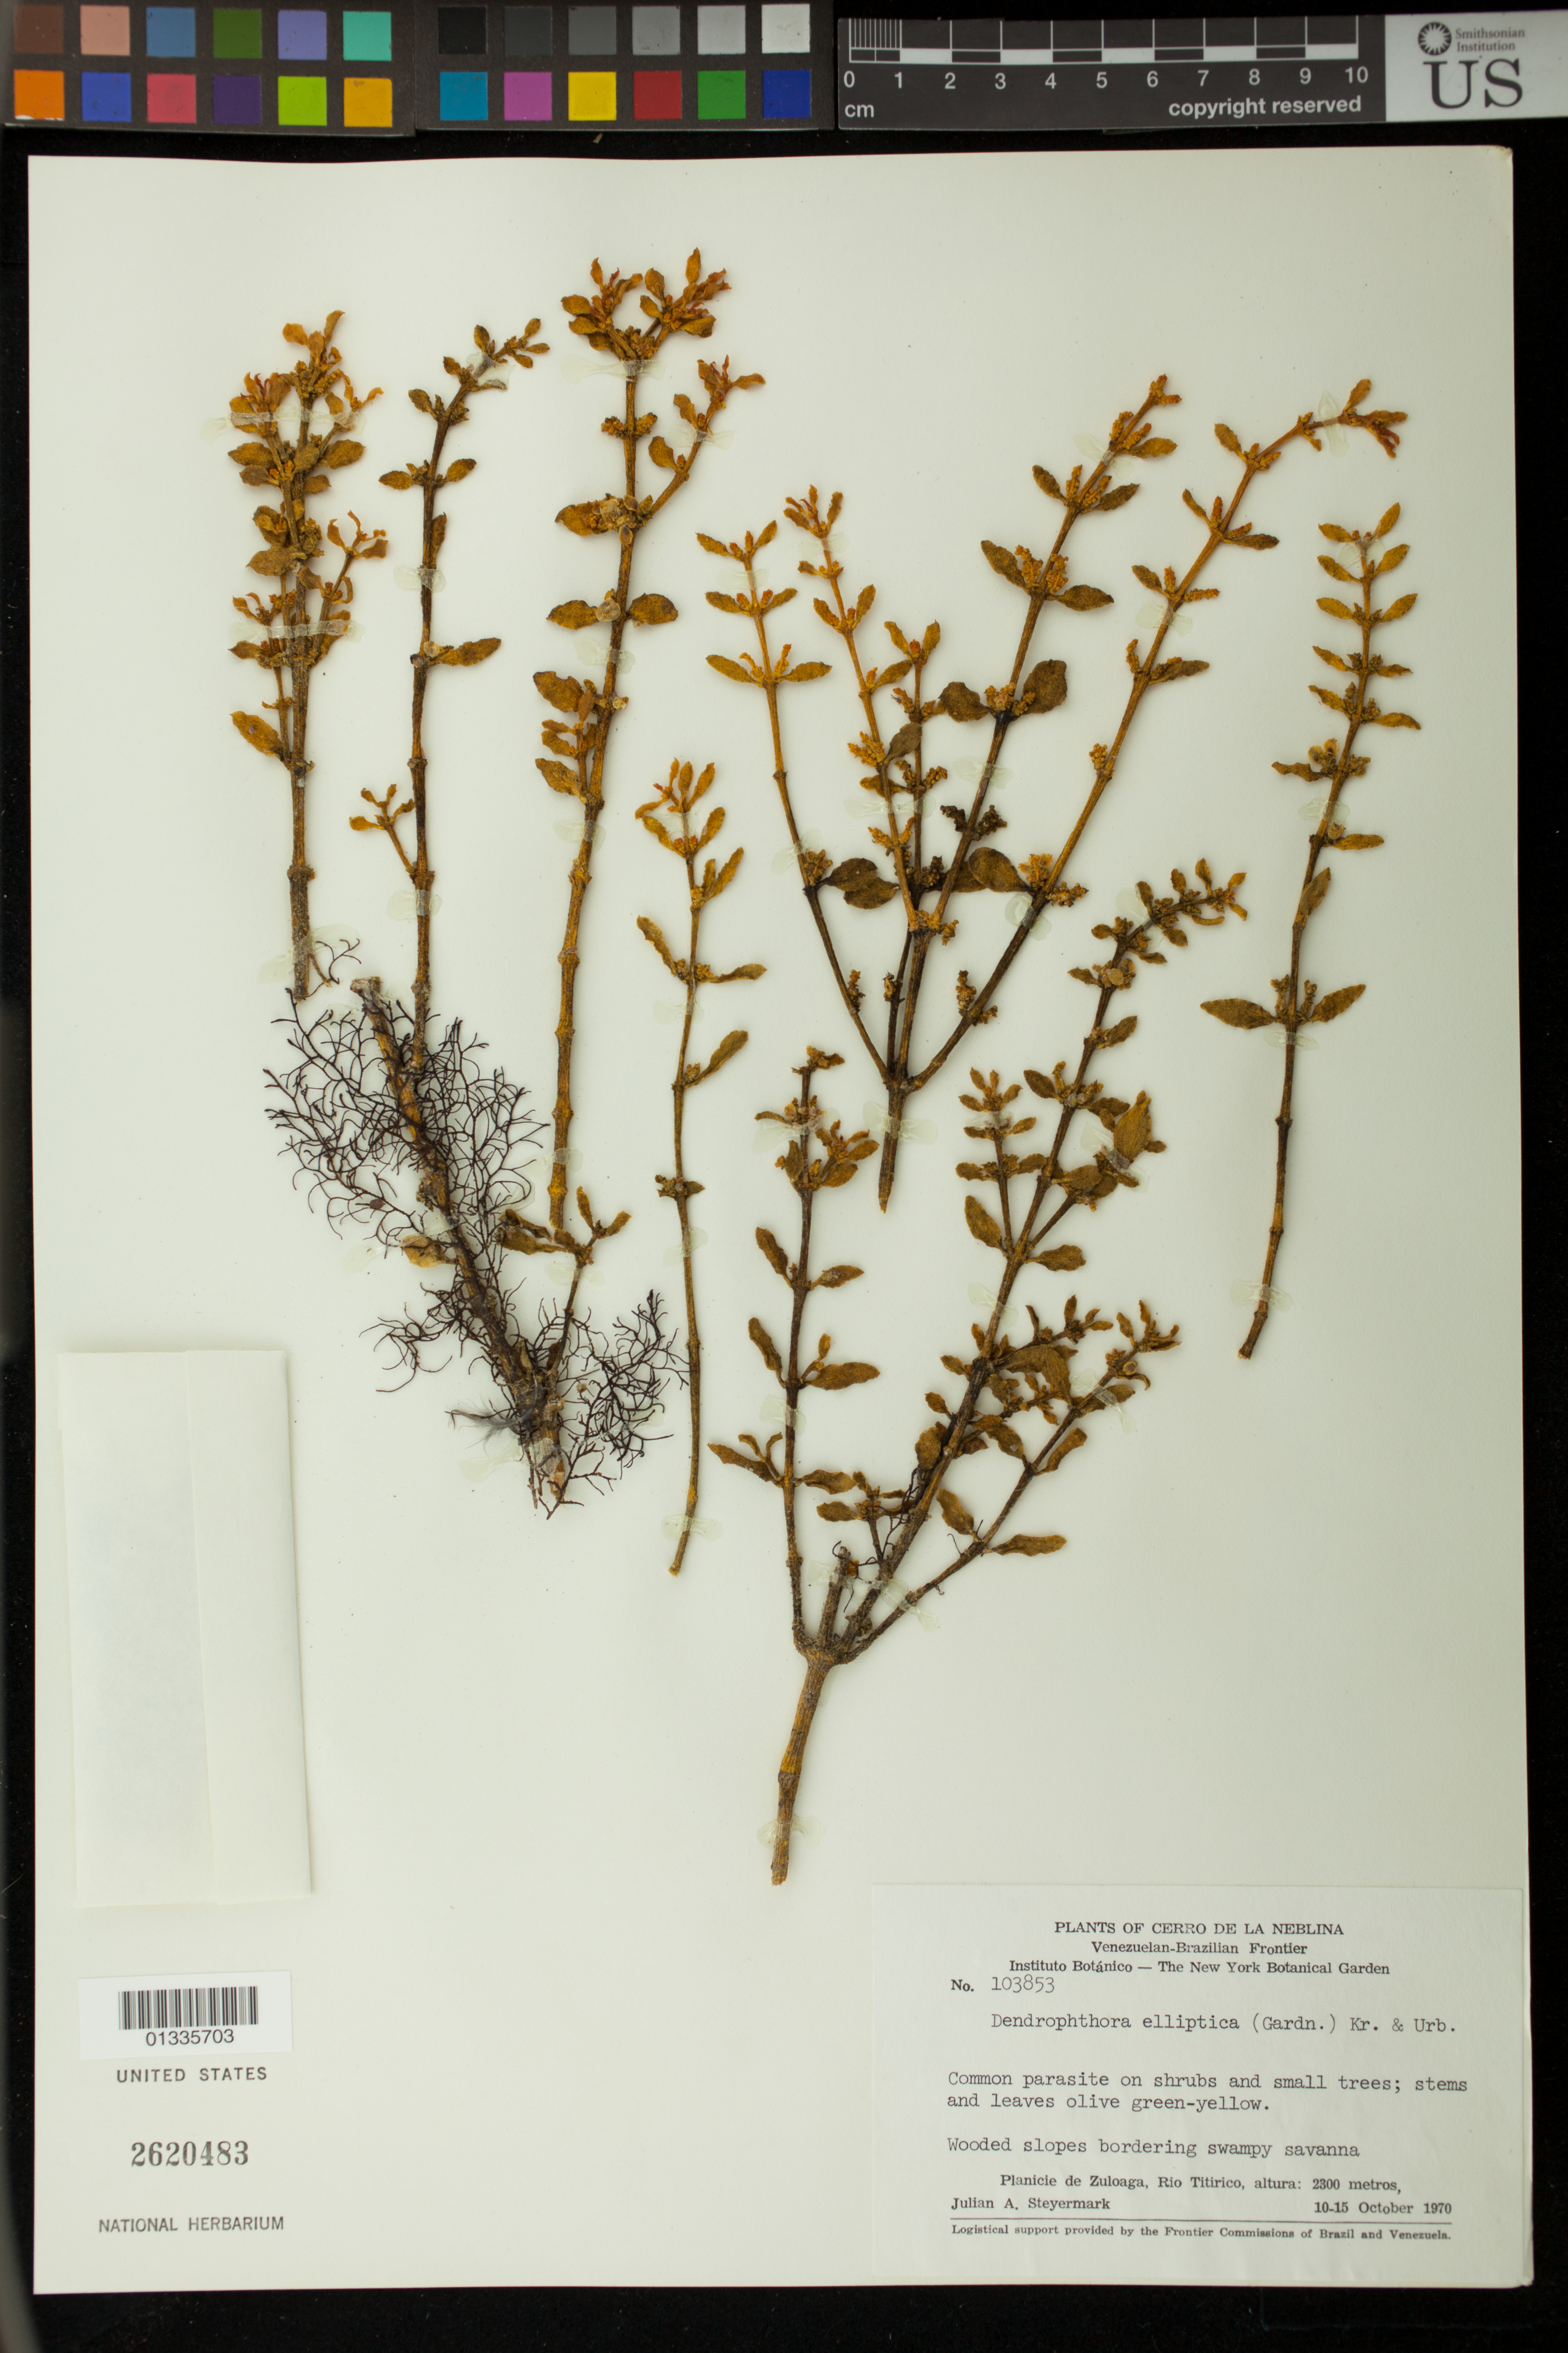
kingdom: Plantae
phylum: Tracheophyta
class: Magnoliopsida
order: Santalales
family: Viscaceae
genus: Dendrophthora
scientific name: Dendrophthora elliptica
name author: (Gardner) Krug & Urb.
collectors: J. Steyermark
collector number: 103853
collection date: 1970-10-10/1970-10-15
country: Venezuela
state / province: Amazonas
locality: Cerro de la Neblina. Planície de Zuloaga, Rio Titirico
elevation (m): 2300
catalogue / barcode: US 2620483